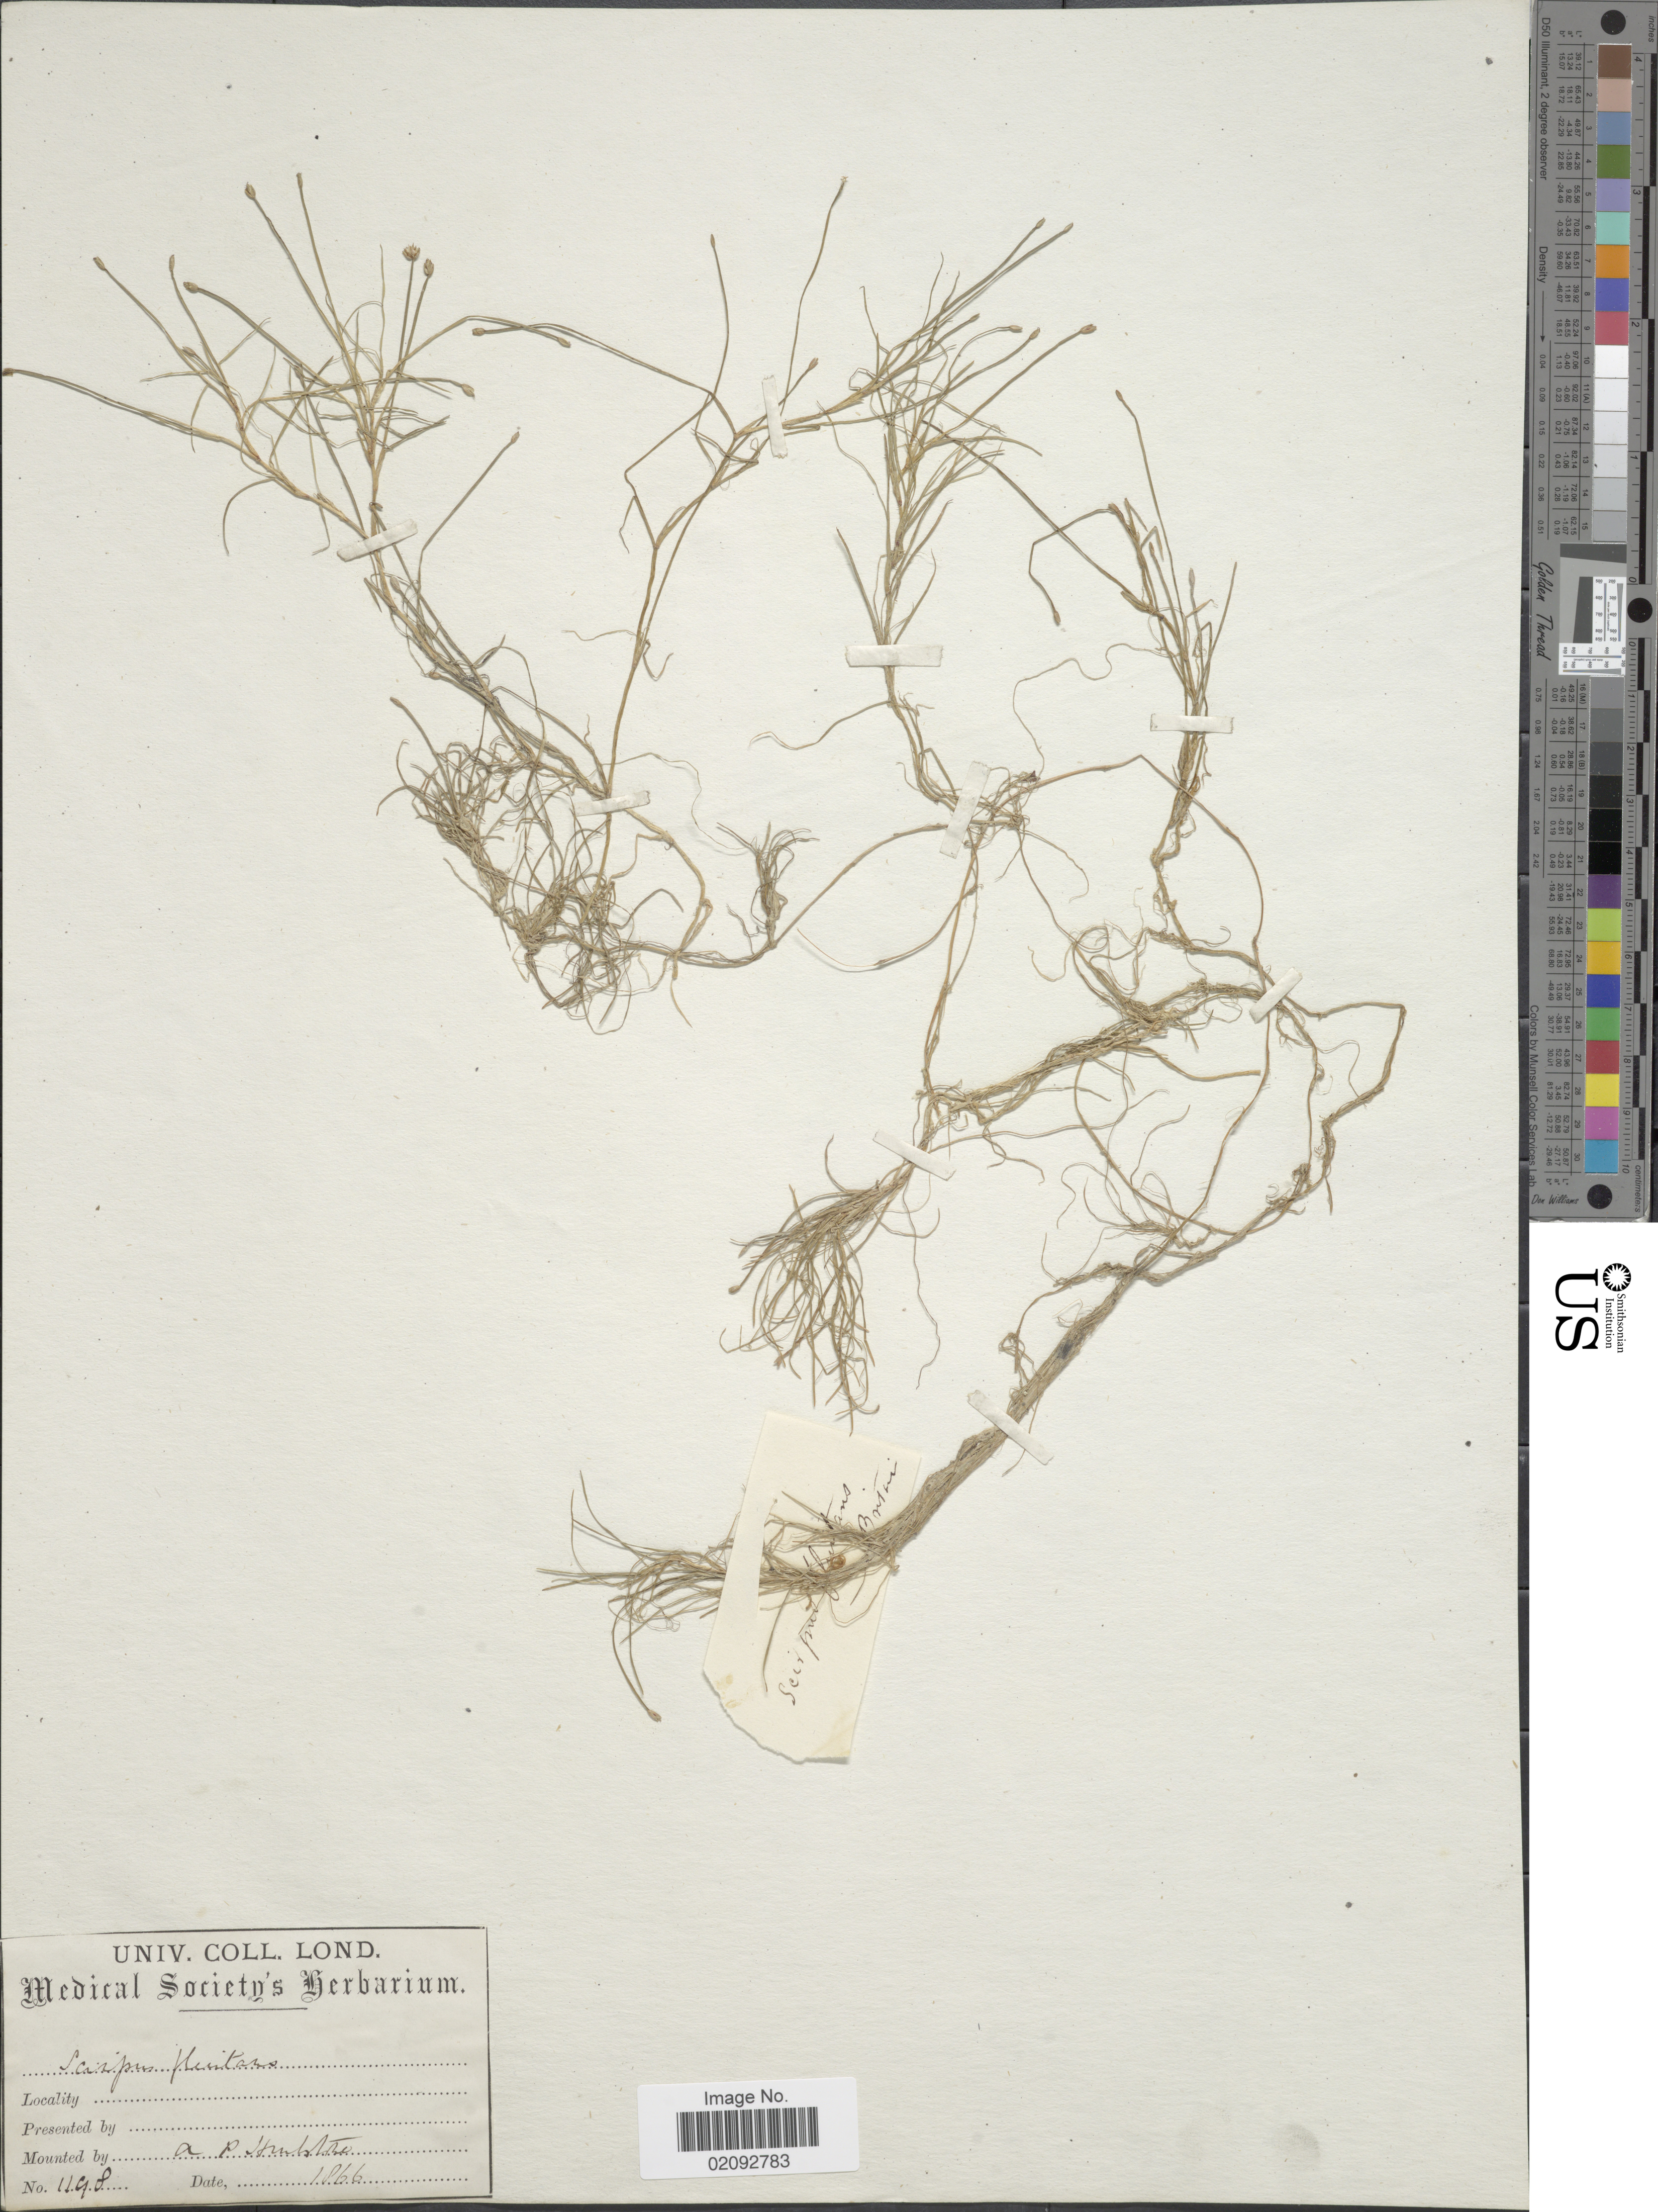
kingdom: Plantae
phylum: Tracheophyta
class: Liliopsida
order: Poales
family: Cyperaceae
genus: Isolepis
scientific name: Isolepis fluitans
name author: (L.) R. Br.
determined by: Strong, Mark T., (BOT), Smithsonian Institution - National Museum of Natural History (UNITED STATES)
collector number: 1198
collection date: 1866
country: United Kingdom